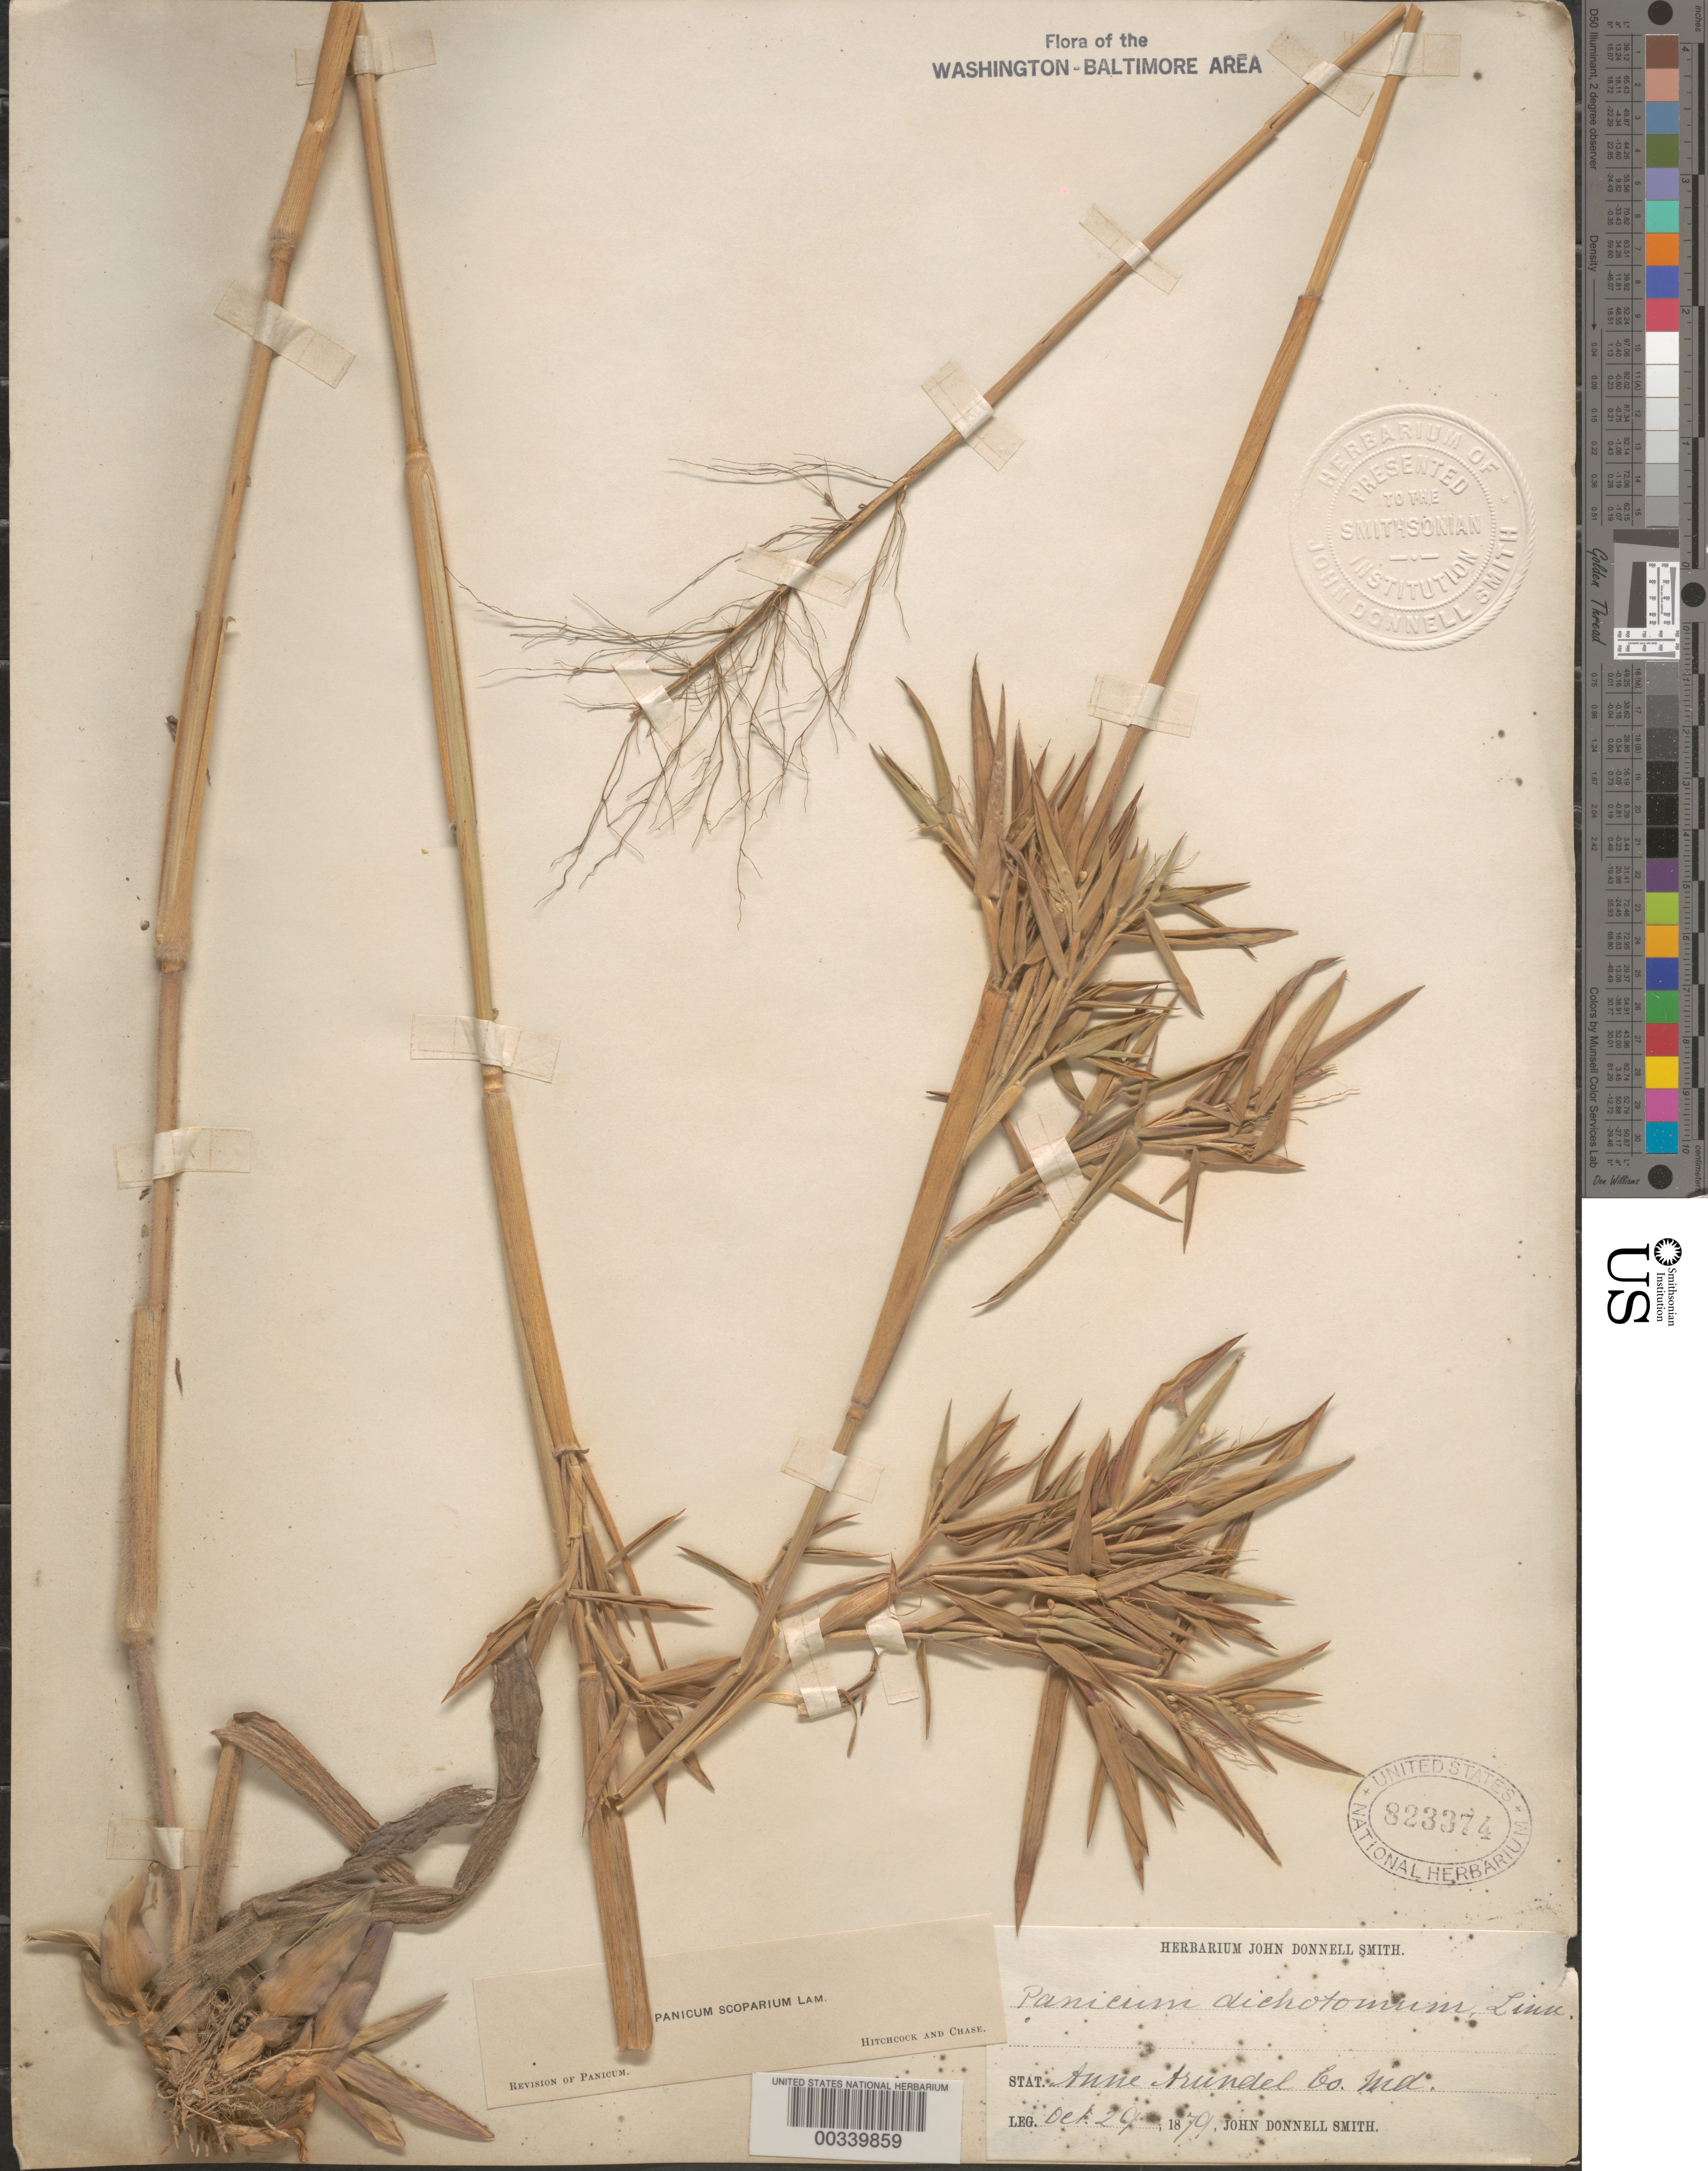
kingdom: Plantae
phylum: Tracheophyta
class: Liliopsida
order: Poales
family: Poaceae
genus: Dichanthelium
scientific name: Dichanthelium scoparium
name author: (Lam.) Gould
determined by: Hitchcock, A. S.; Chase, [M.] A.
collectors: J. Donnell Smith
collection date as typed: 29 Oct 1879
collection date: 1879-10-29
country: United States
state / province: Maryland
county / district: Anne Arundel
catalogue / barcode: US 823374